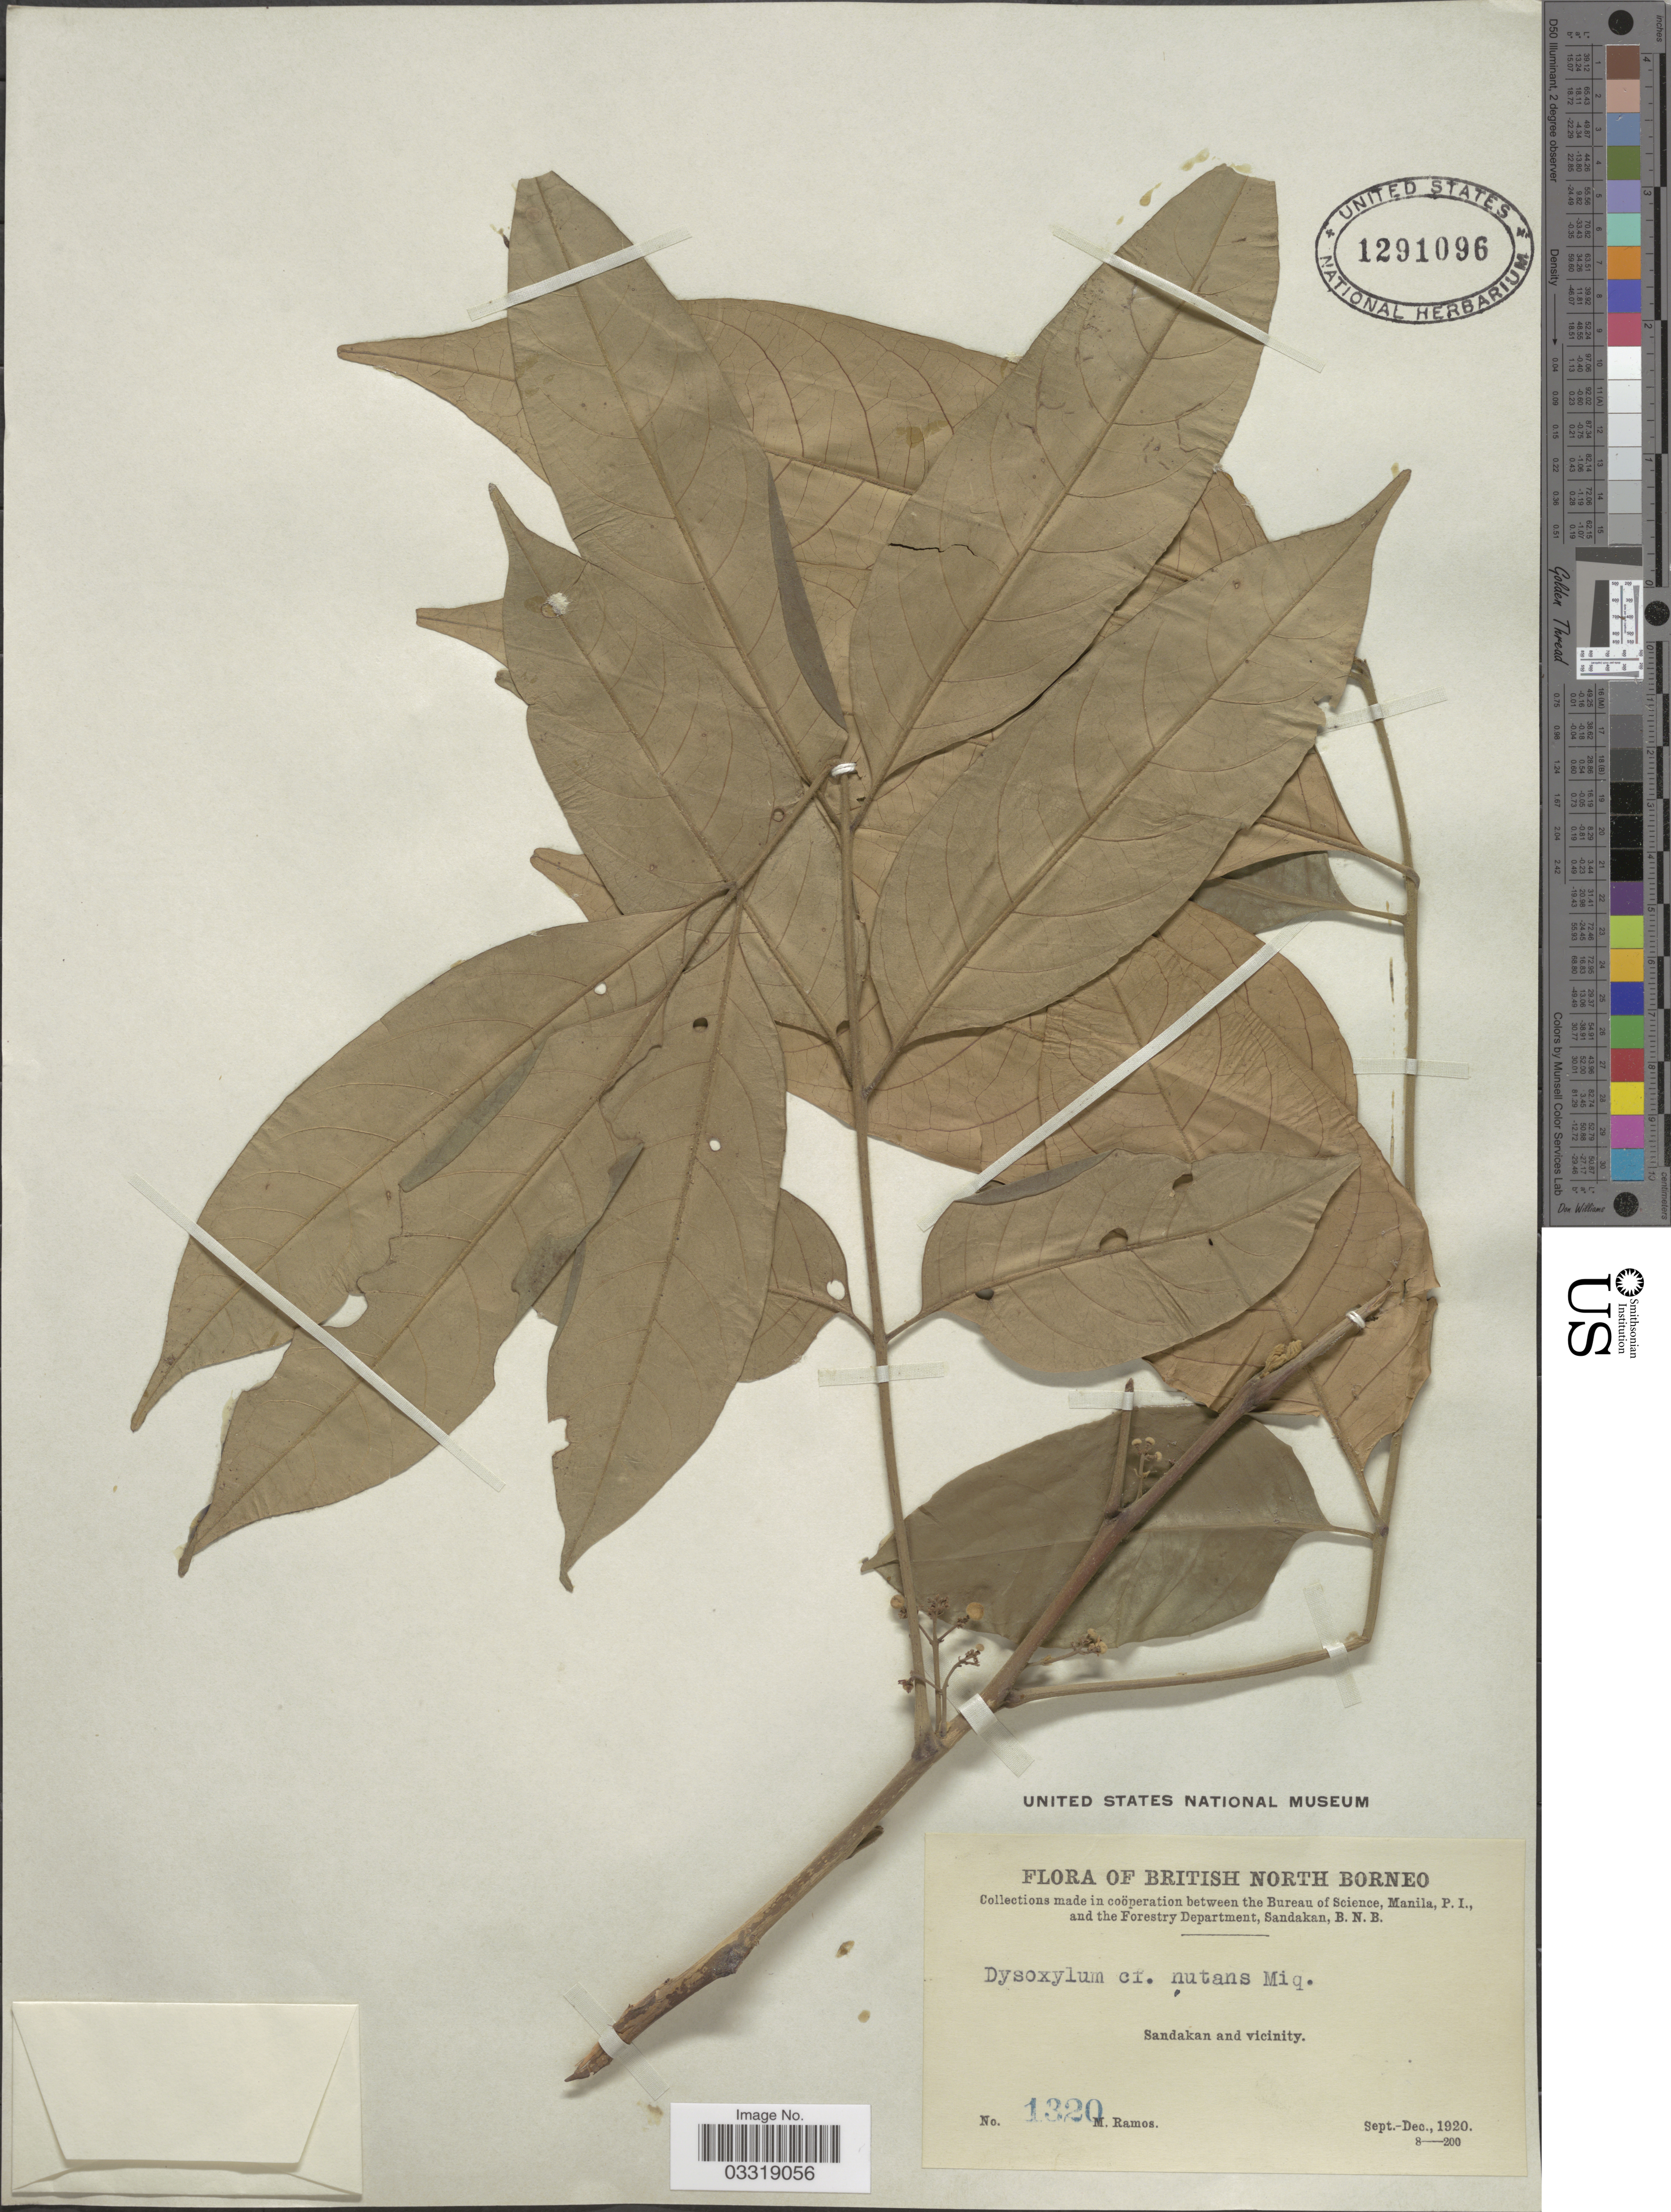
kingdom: Plantae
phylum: Tracheophyta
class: Magnoliopsida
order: Sapindales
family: Meliaceae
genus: Didymocheton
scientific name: Didymocheton nutans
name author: Blume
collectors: M. Ramos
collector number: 1320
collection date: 1920-09/1920-12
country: Malaysia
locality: British North Borneo. Sandakan and vicinity.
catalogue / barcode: US 1291096